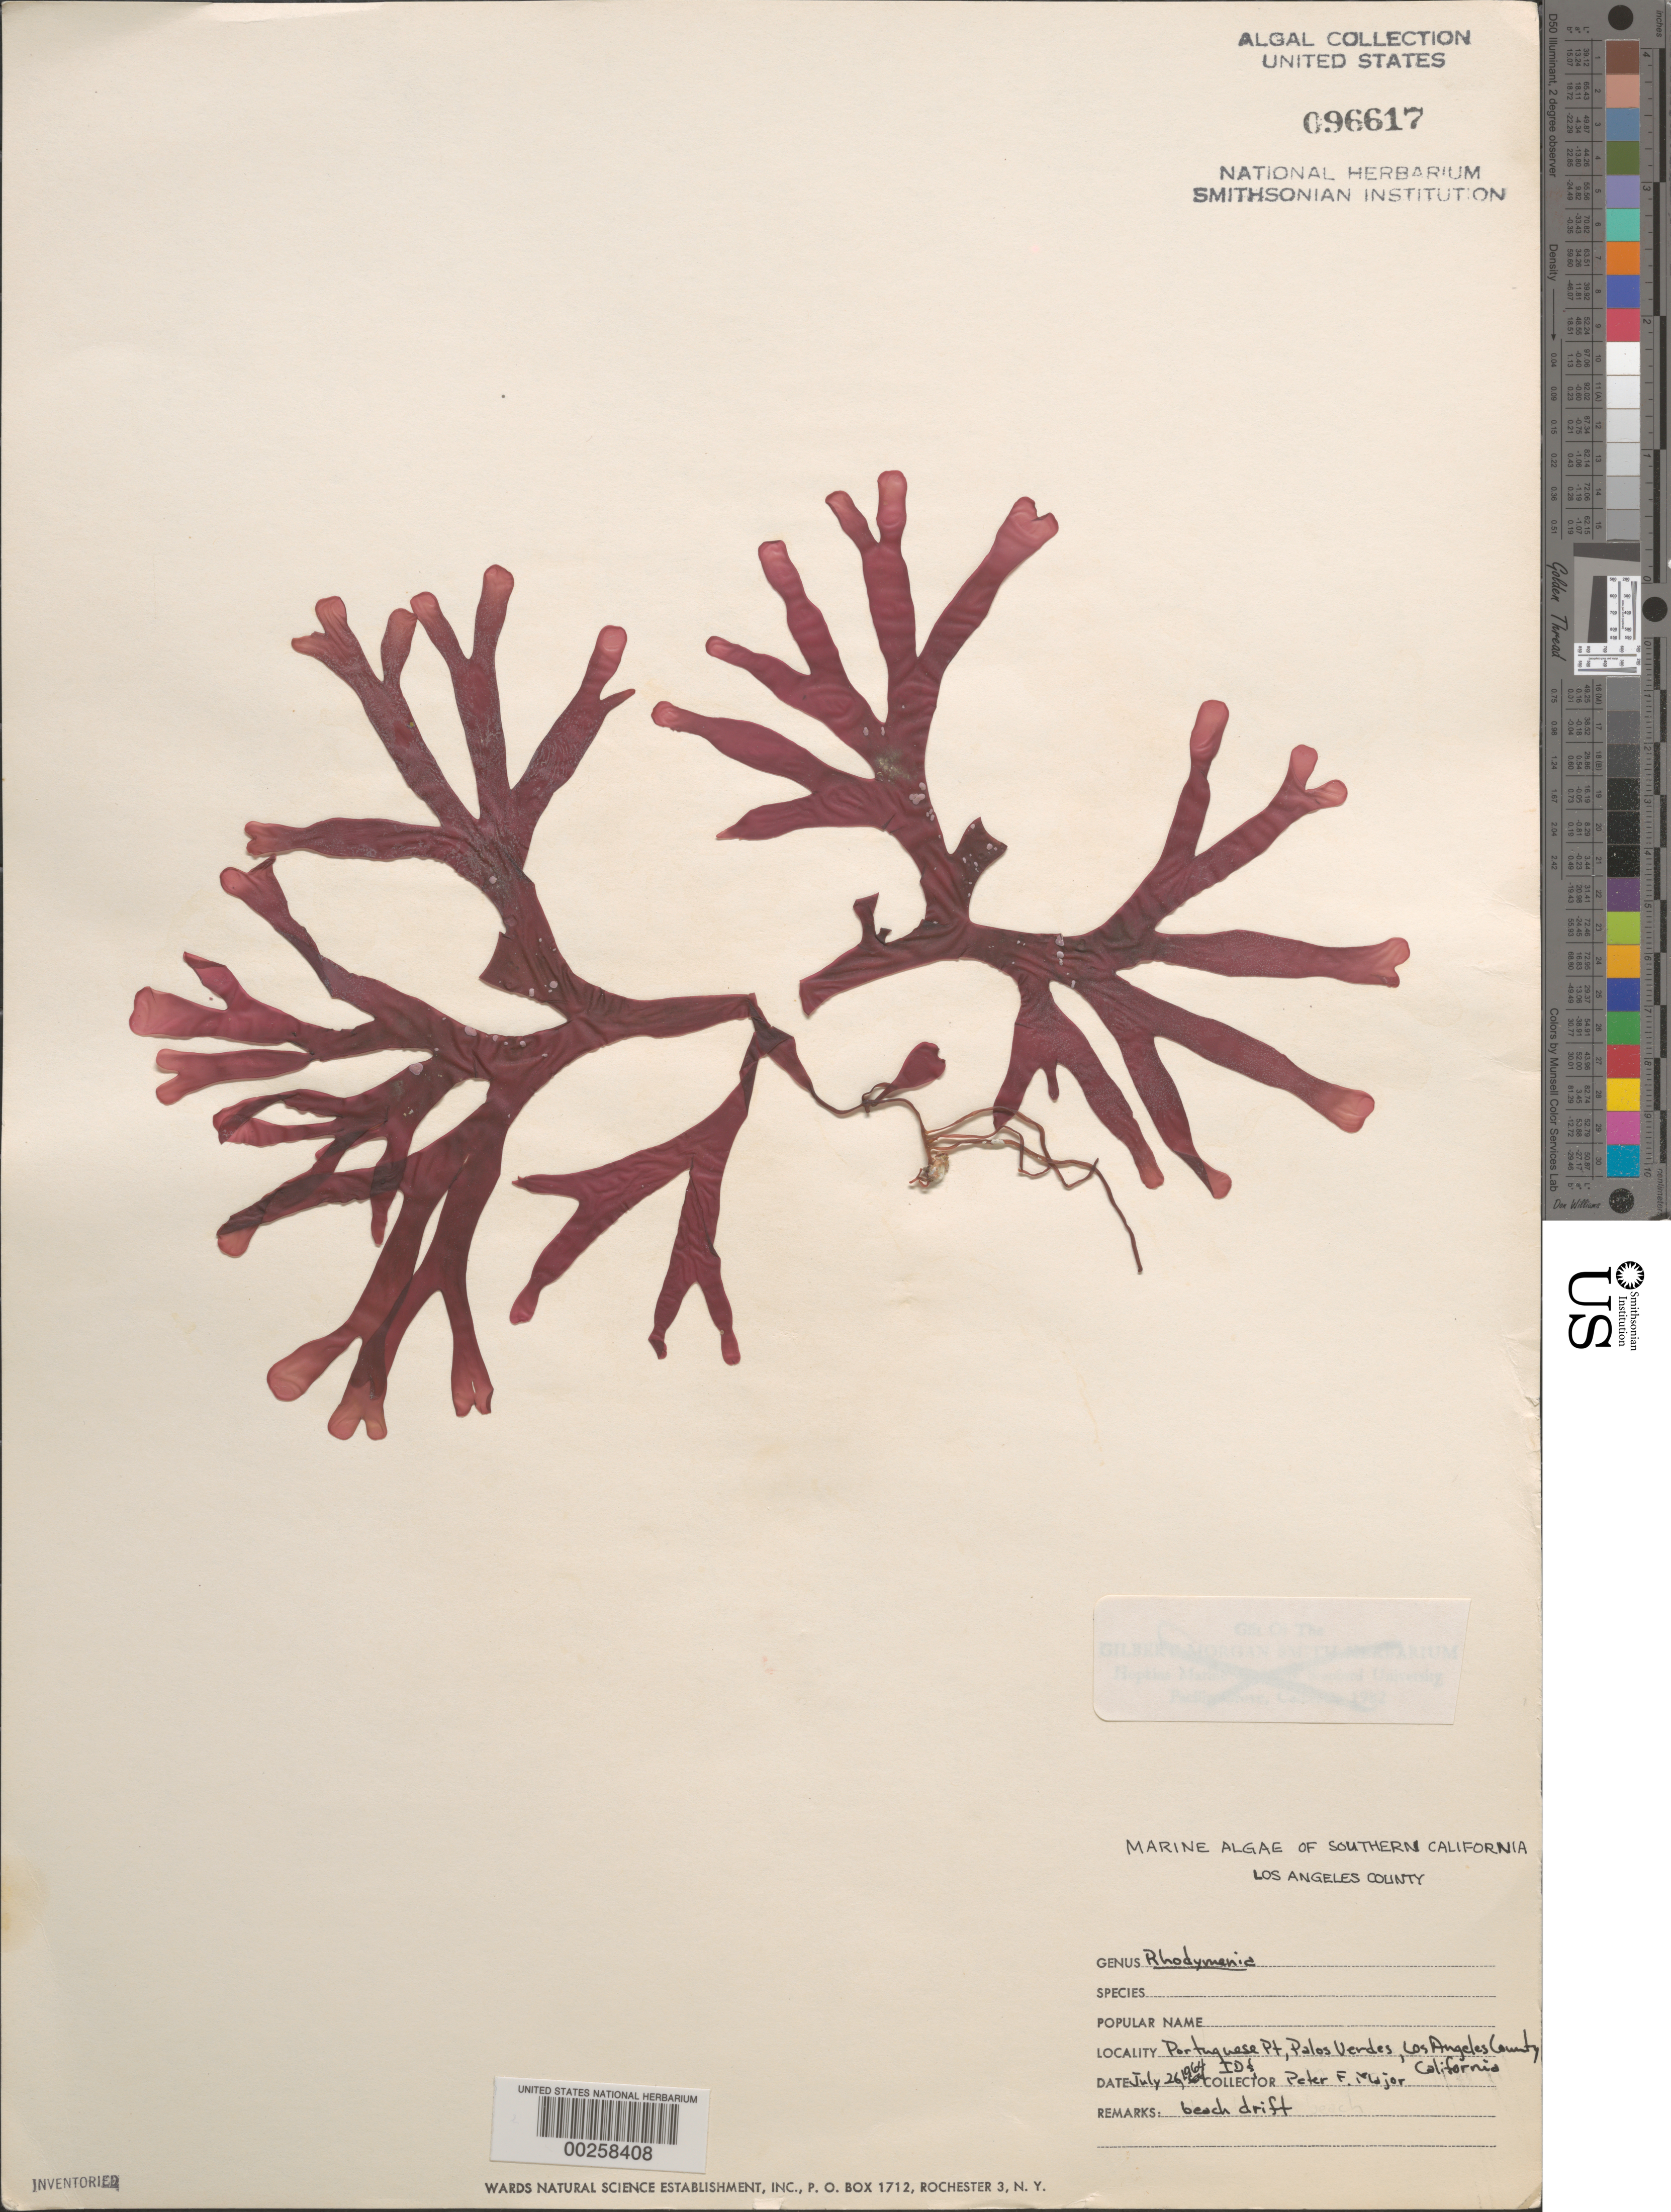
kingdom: Plantae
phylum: Rhodophyta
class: Florideophyceae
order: Rhodymeniales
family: Rhodymeniaceae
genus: Rhodymenia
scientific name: Rhodymenia sp.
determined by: Major, P. F.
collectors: P. Major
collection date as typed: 26 Jul 1964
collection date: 1964-07-26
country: United States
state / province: California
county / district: Los Angeles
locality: Portuguese Point, Palos Verdes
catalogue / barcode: US 96617